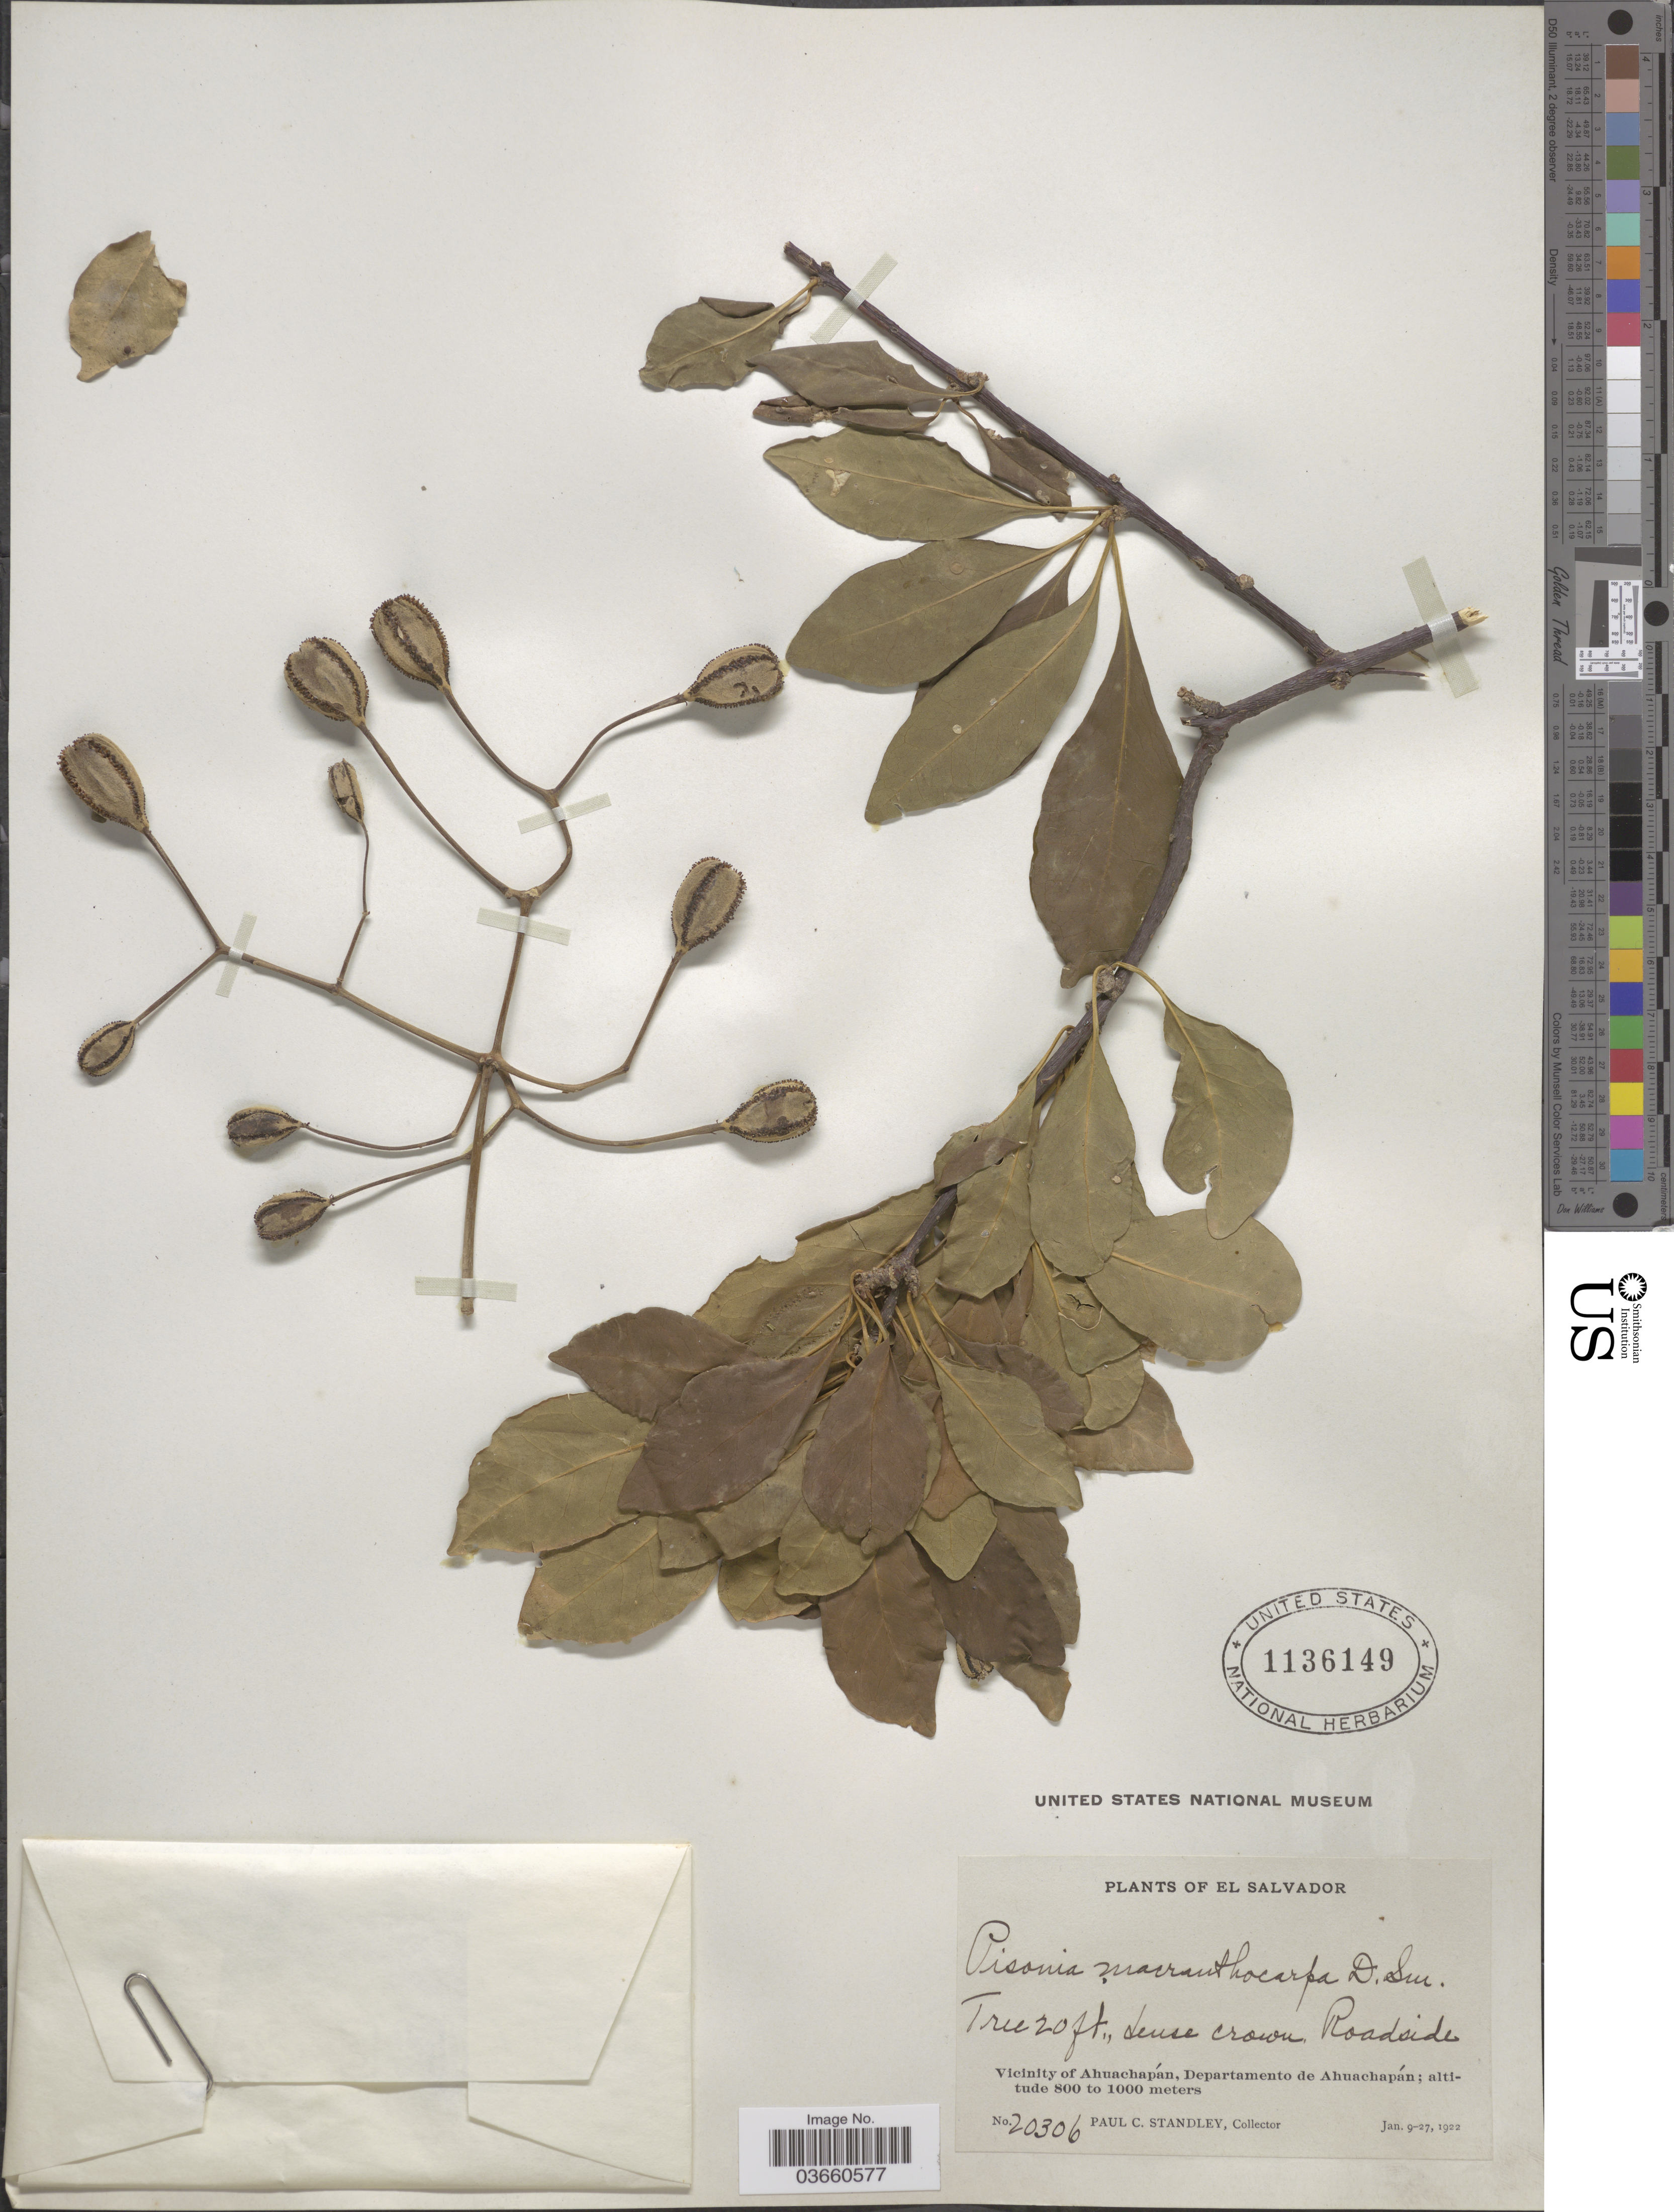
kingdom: Plantae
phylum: Tracheophyta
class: Magnoliopsida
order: Caryophyllales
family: Nyctaginaceae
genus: Pisonia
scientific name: Pisonia macranthocarpa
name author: (Donn. Sm.) Donn. Sm.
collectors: P. C. Standley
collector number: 20306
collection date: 1922-01-09/1922-01-27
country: El Salvador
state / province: Ahuachapan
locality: Vicinity of Ahuachapán, Departamento de Ahuachapán.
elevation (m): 800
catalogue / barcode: US 1136149